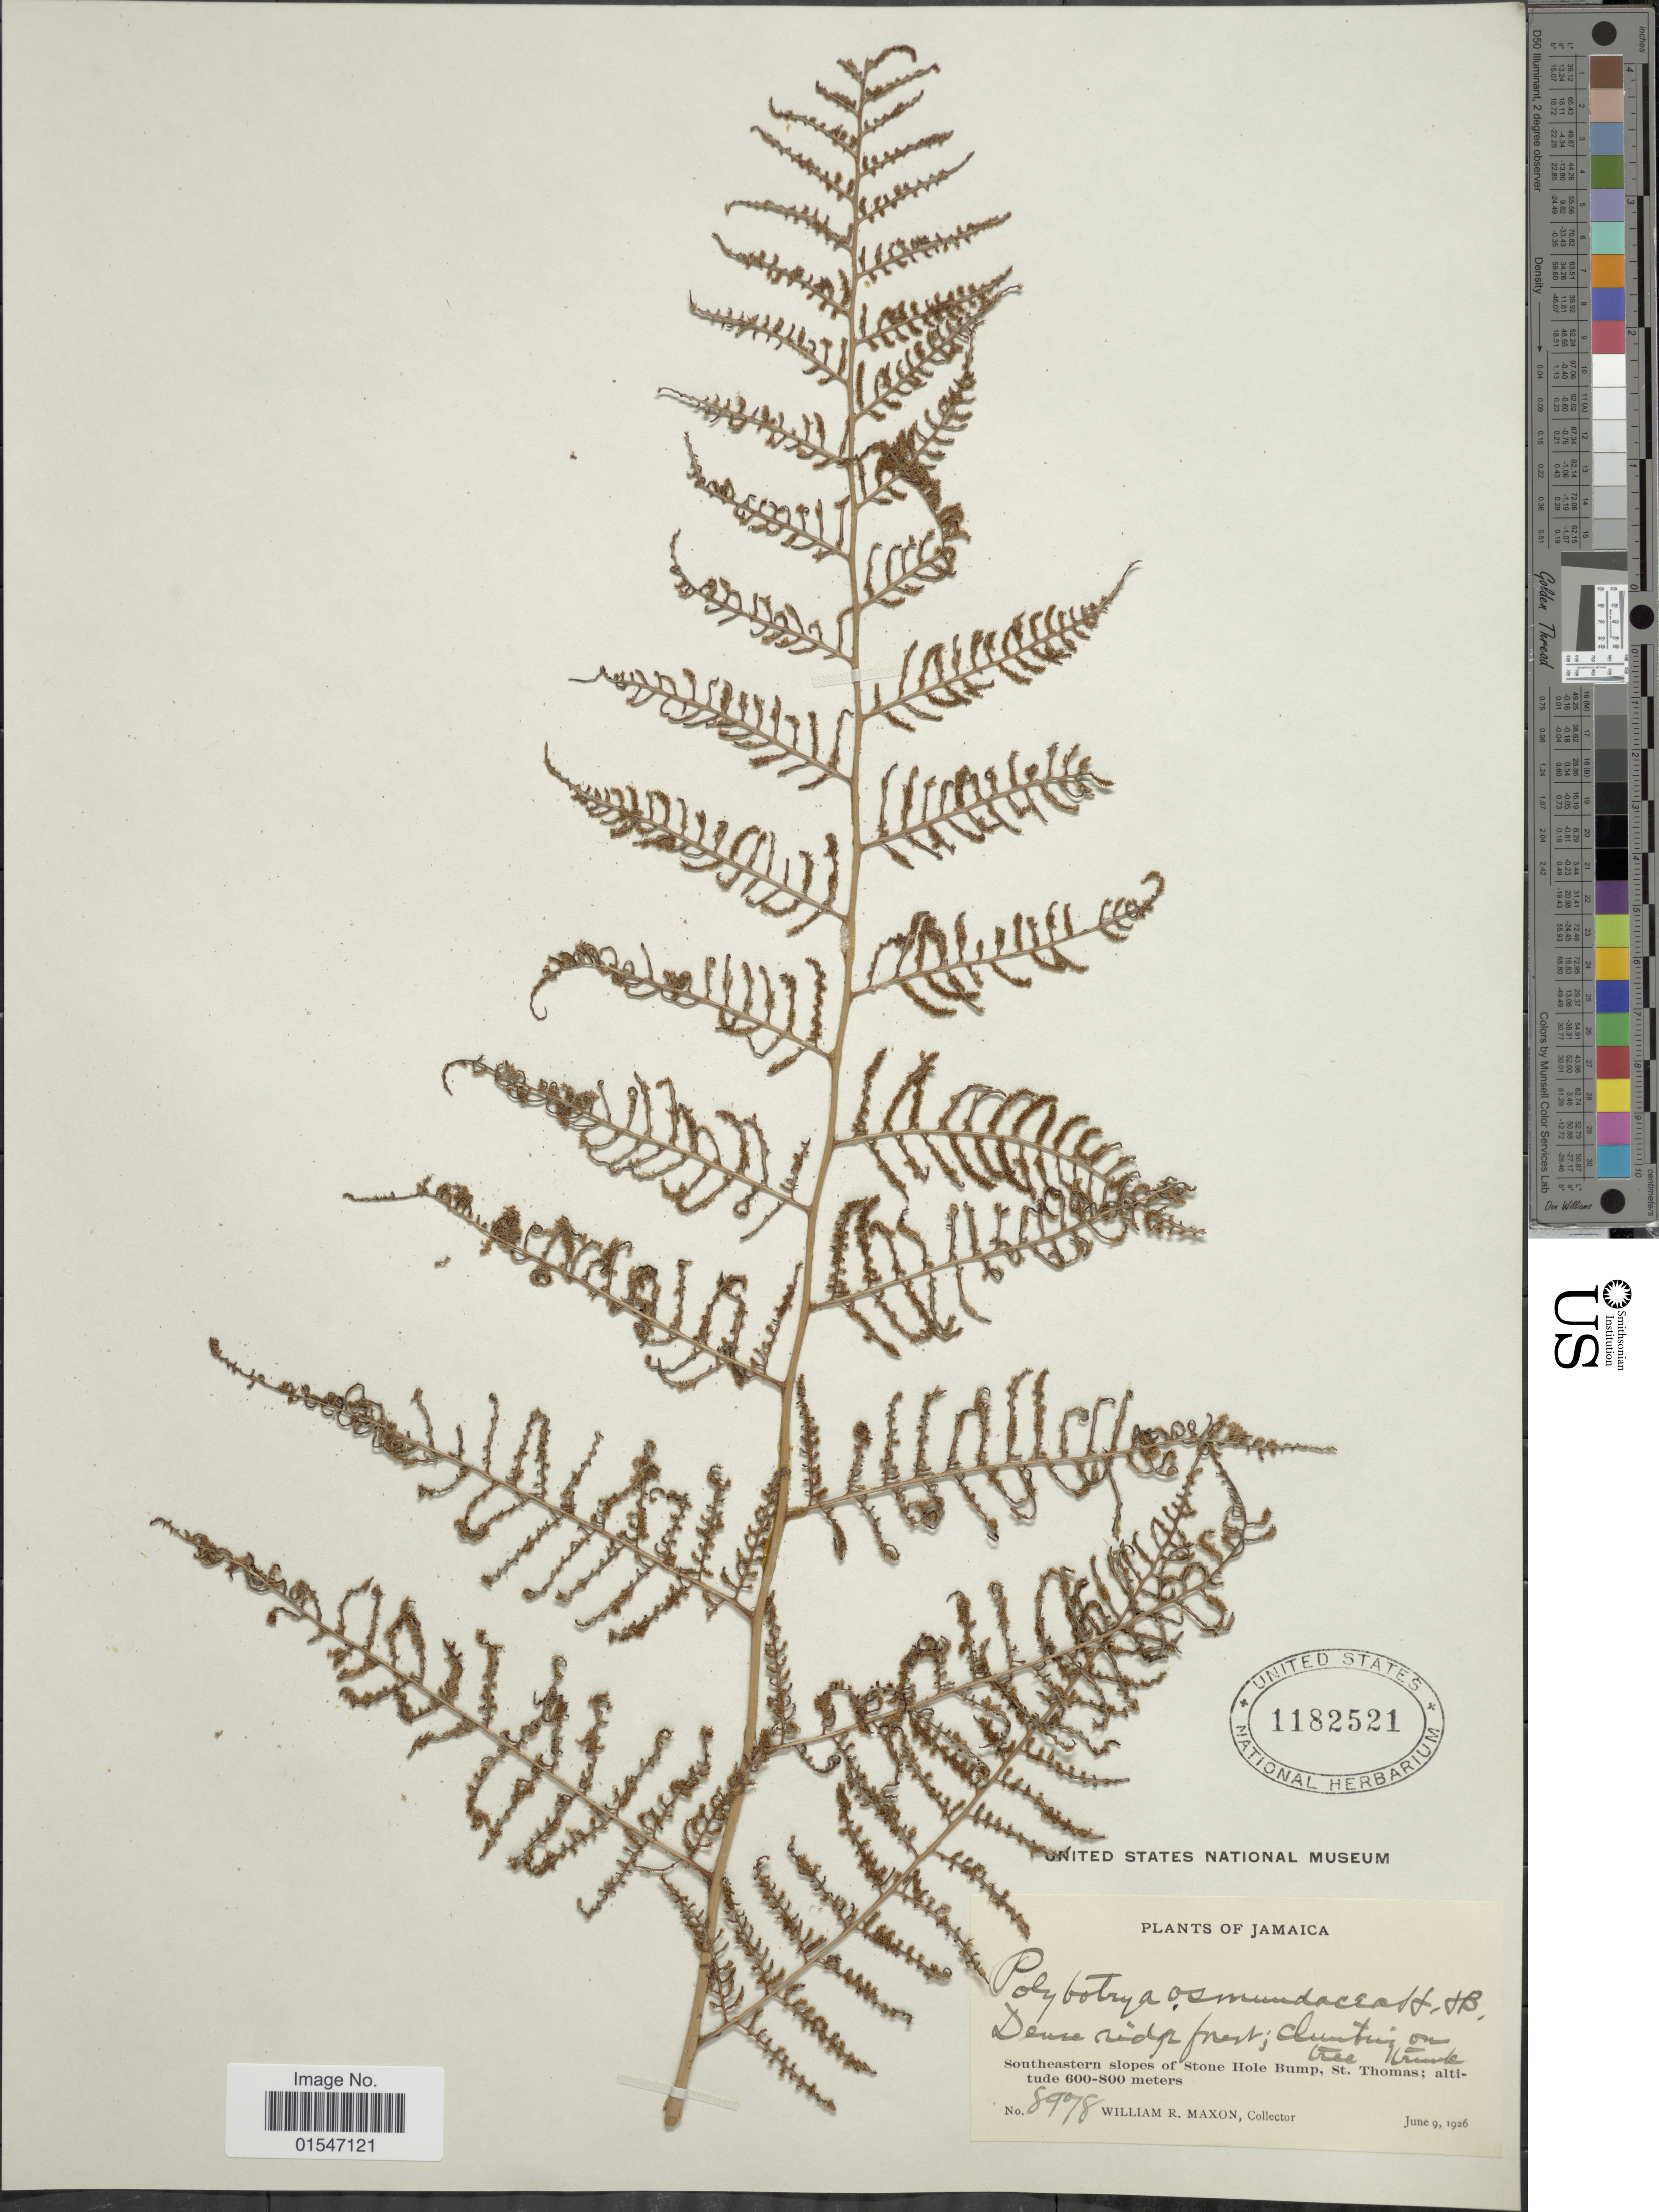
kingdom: Plantae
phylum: Tracheophyta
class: Polypodiopsida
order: Polypodiales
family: Dryopteridaceae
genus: Polybotrya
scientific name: Polybotrya osmundacea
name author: Humb. & Bonpl. ex Willd.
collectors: W. R. Maxon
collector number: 8978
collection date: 1926-06-09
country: Jamaica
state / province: Saint Thomas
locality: Jamaica, Southeastern slopes of Stone Hole Bump, St. Thomas.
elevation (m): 600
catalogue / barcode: US 1182521